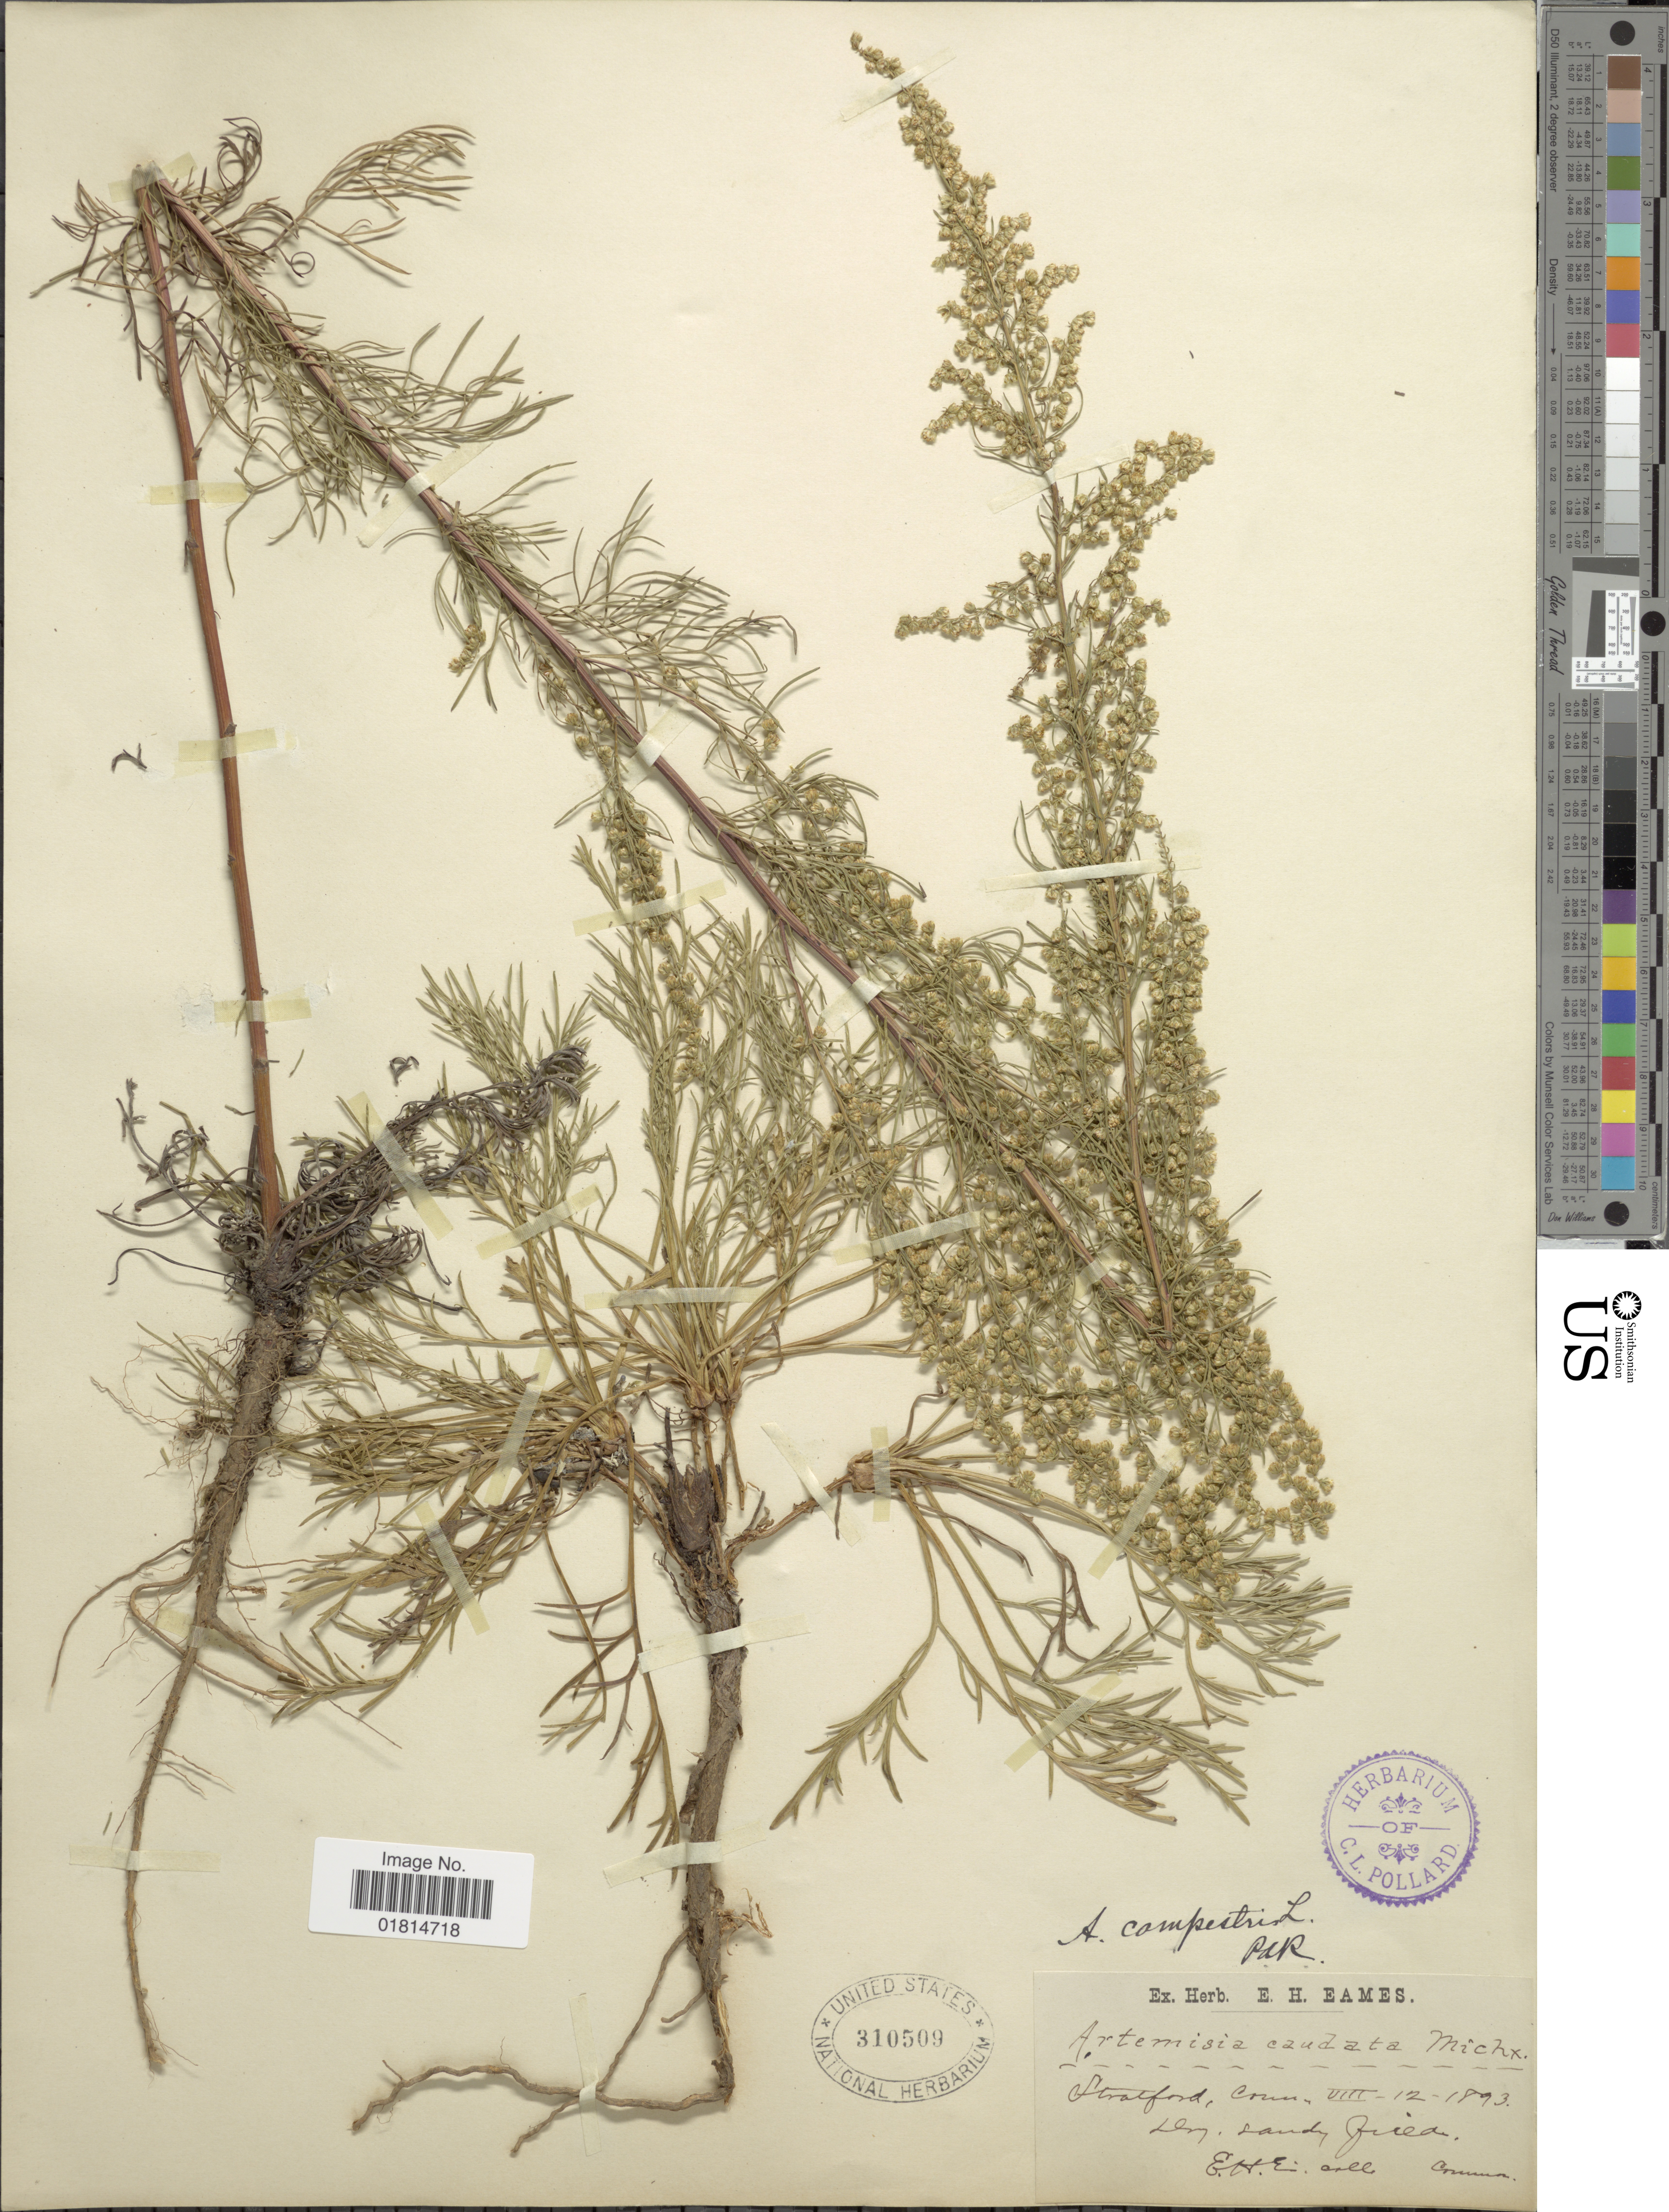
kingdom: Plantae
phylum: Tracheophyta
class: Magnoliopsida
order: Asterales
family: Asteraceae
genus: Artemisia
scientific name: Artemisia campestris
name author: L.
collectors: E. H. Eames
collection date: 1893-08-12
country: United States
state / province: Connecticut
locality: Stratford, Conn.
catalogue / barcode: US 310509